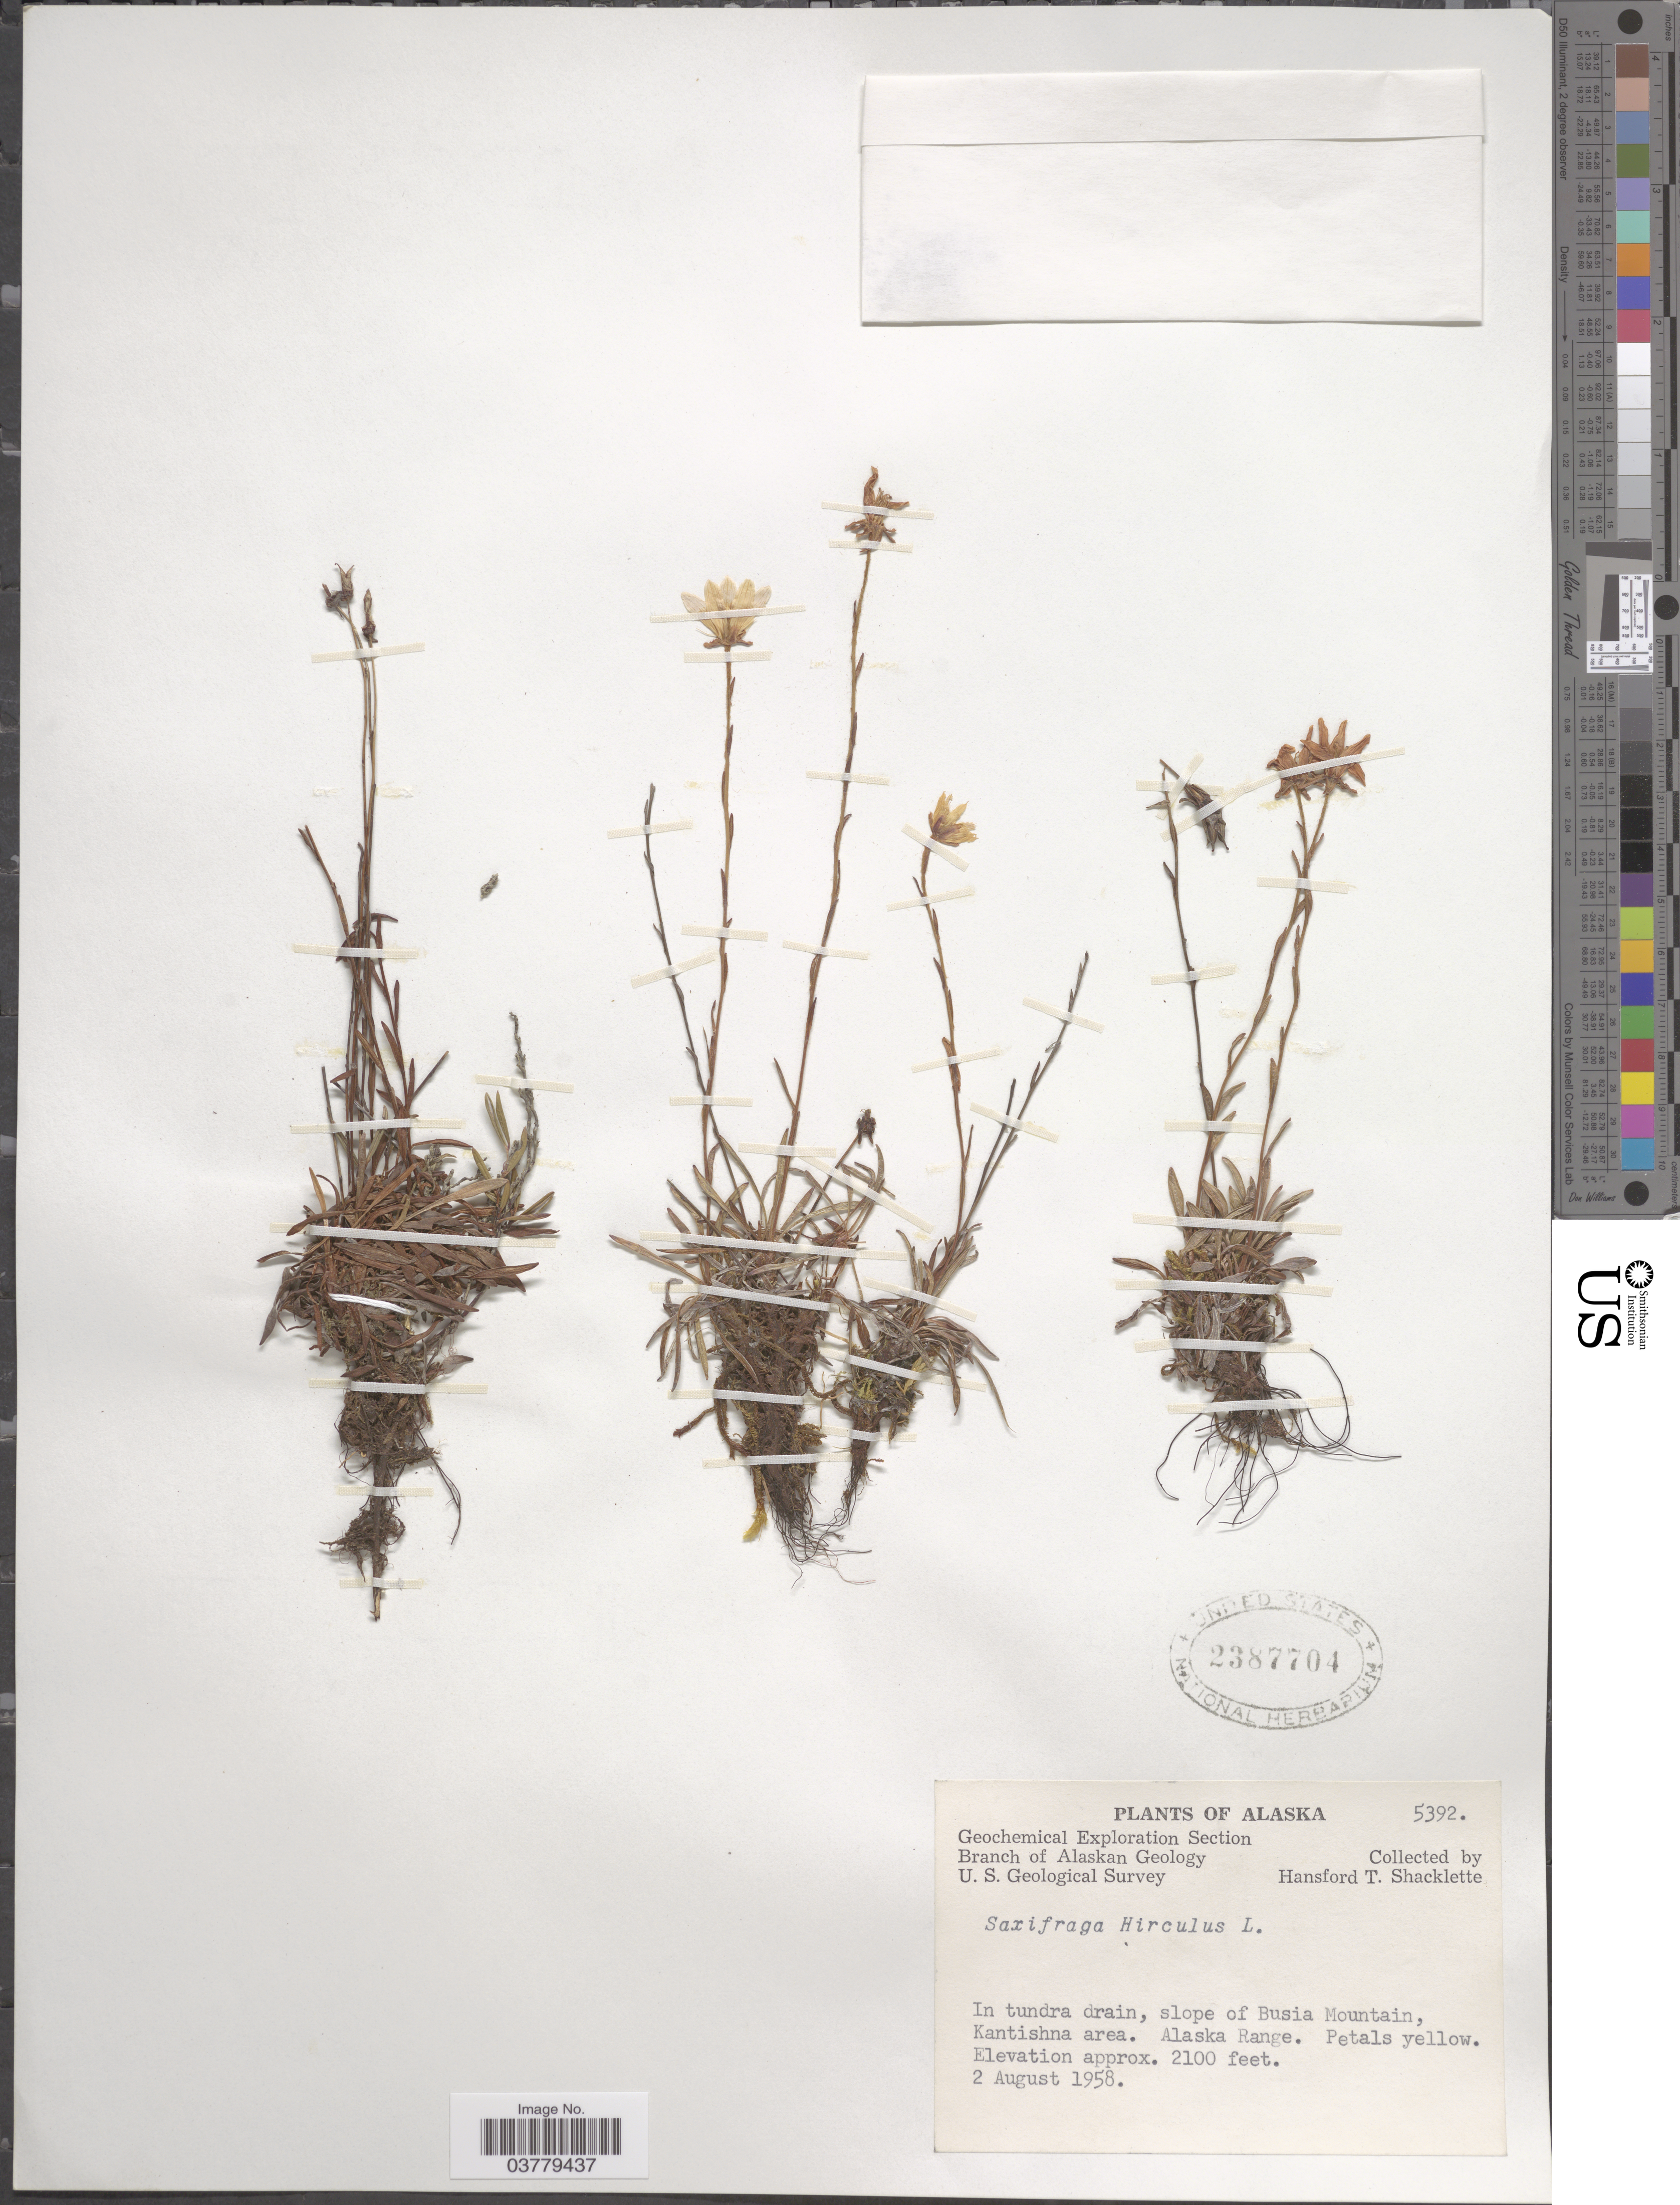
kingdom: Plantae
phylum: Tracheophyta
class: Magnoliopsida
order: Saxifragales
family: Saxifragaceae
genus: Saxifraga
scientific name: Saxifraga hirculus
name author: L.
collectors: H. Shacklette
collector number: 5392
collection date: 1958-08-02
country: United States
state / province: Alaska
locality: Slope of Busia Mountain, Kantishna area. Alaska Range.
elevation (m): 640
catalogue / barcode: US 2387704